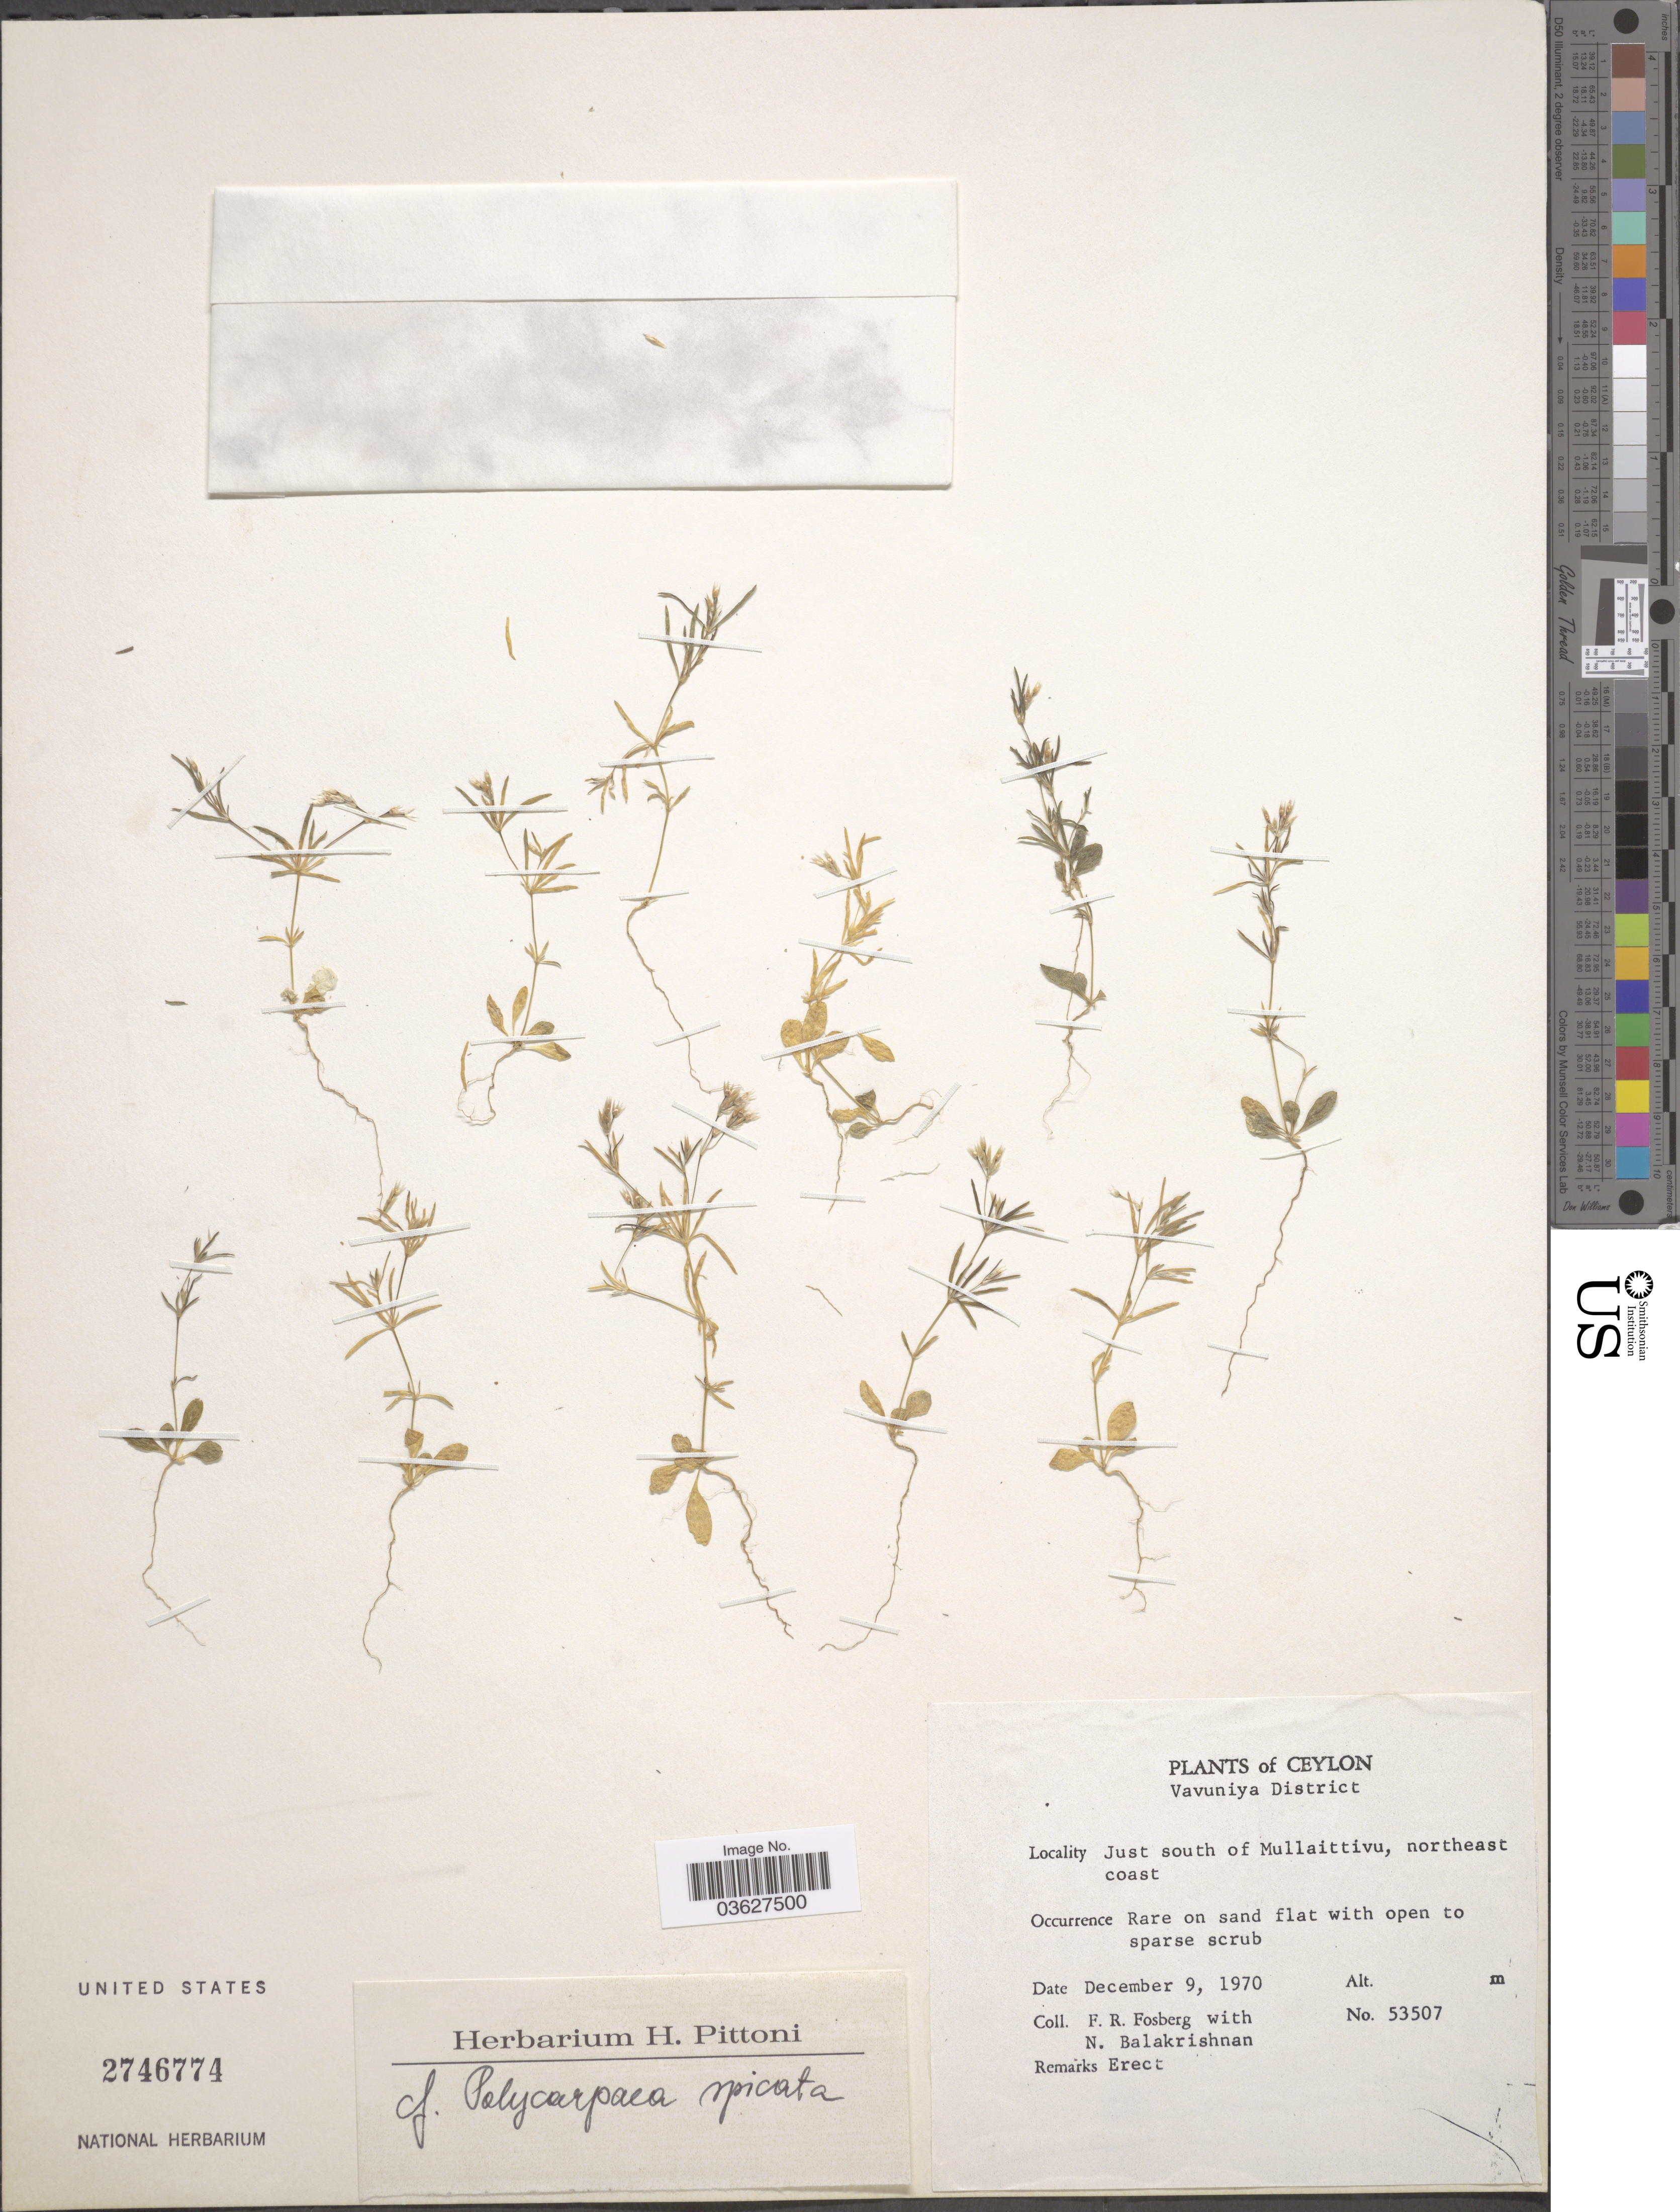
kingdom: Plantae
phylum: Tracheophyta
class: Magnoliopsida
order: Caryophyllales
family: Caryophyllaceae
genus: Polycarpaea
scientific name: Polycarpaea spicata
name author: Wight ex Arn.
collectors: F. R. Fosberg & N. Balakrishnan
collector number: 53507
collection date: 1970-12-09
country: Sri Lanka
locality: Ceylon, Vavuniya District. Just south of Mullaittivu, northeast coast.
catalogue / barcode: US 2746774